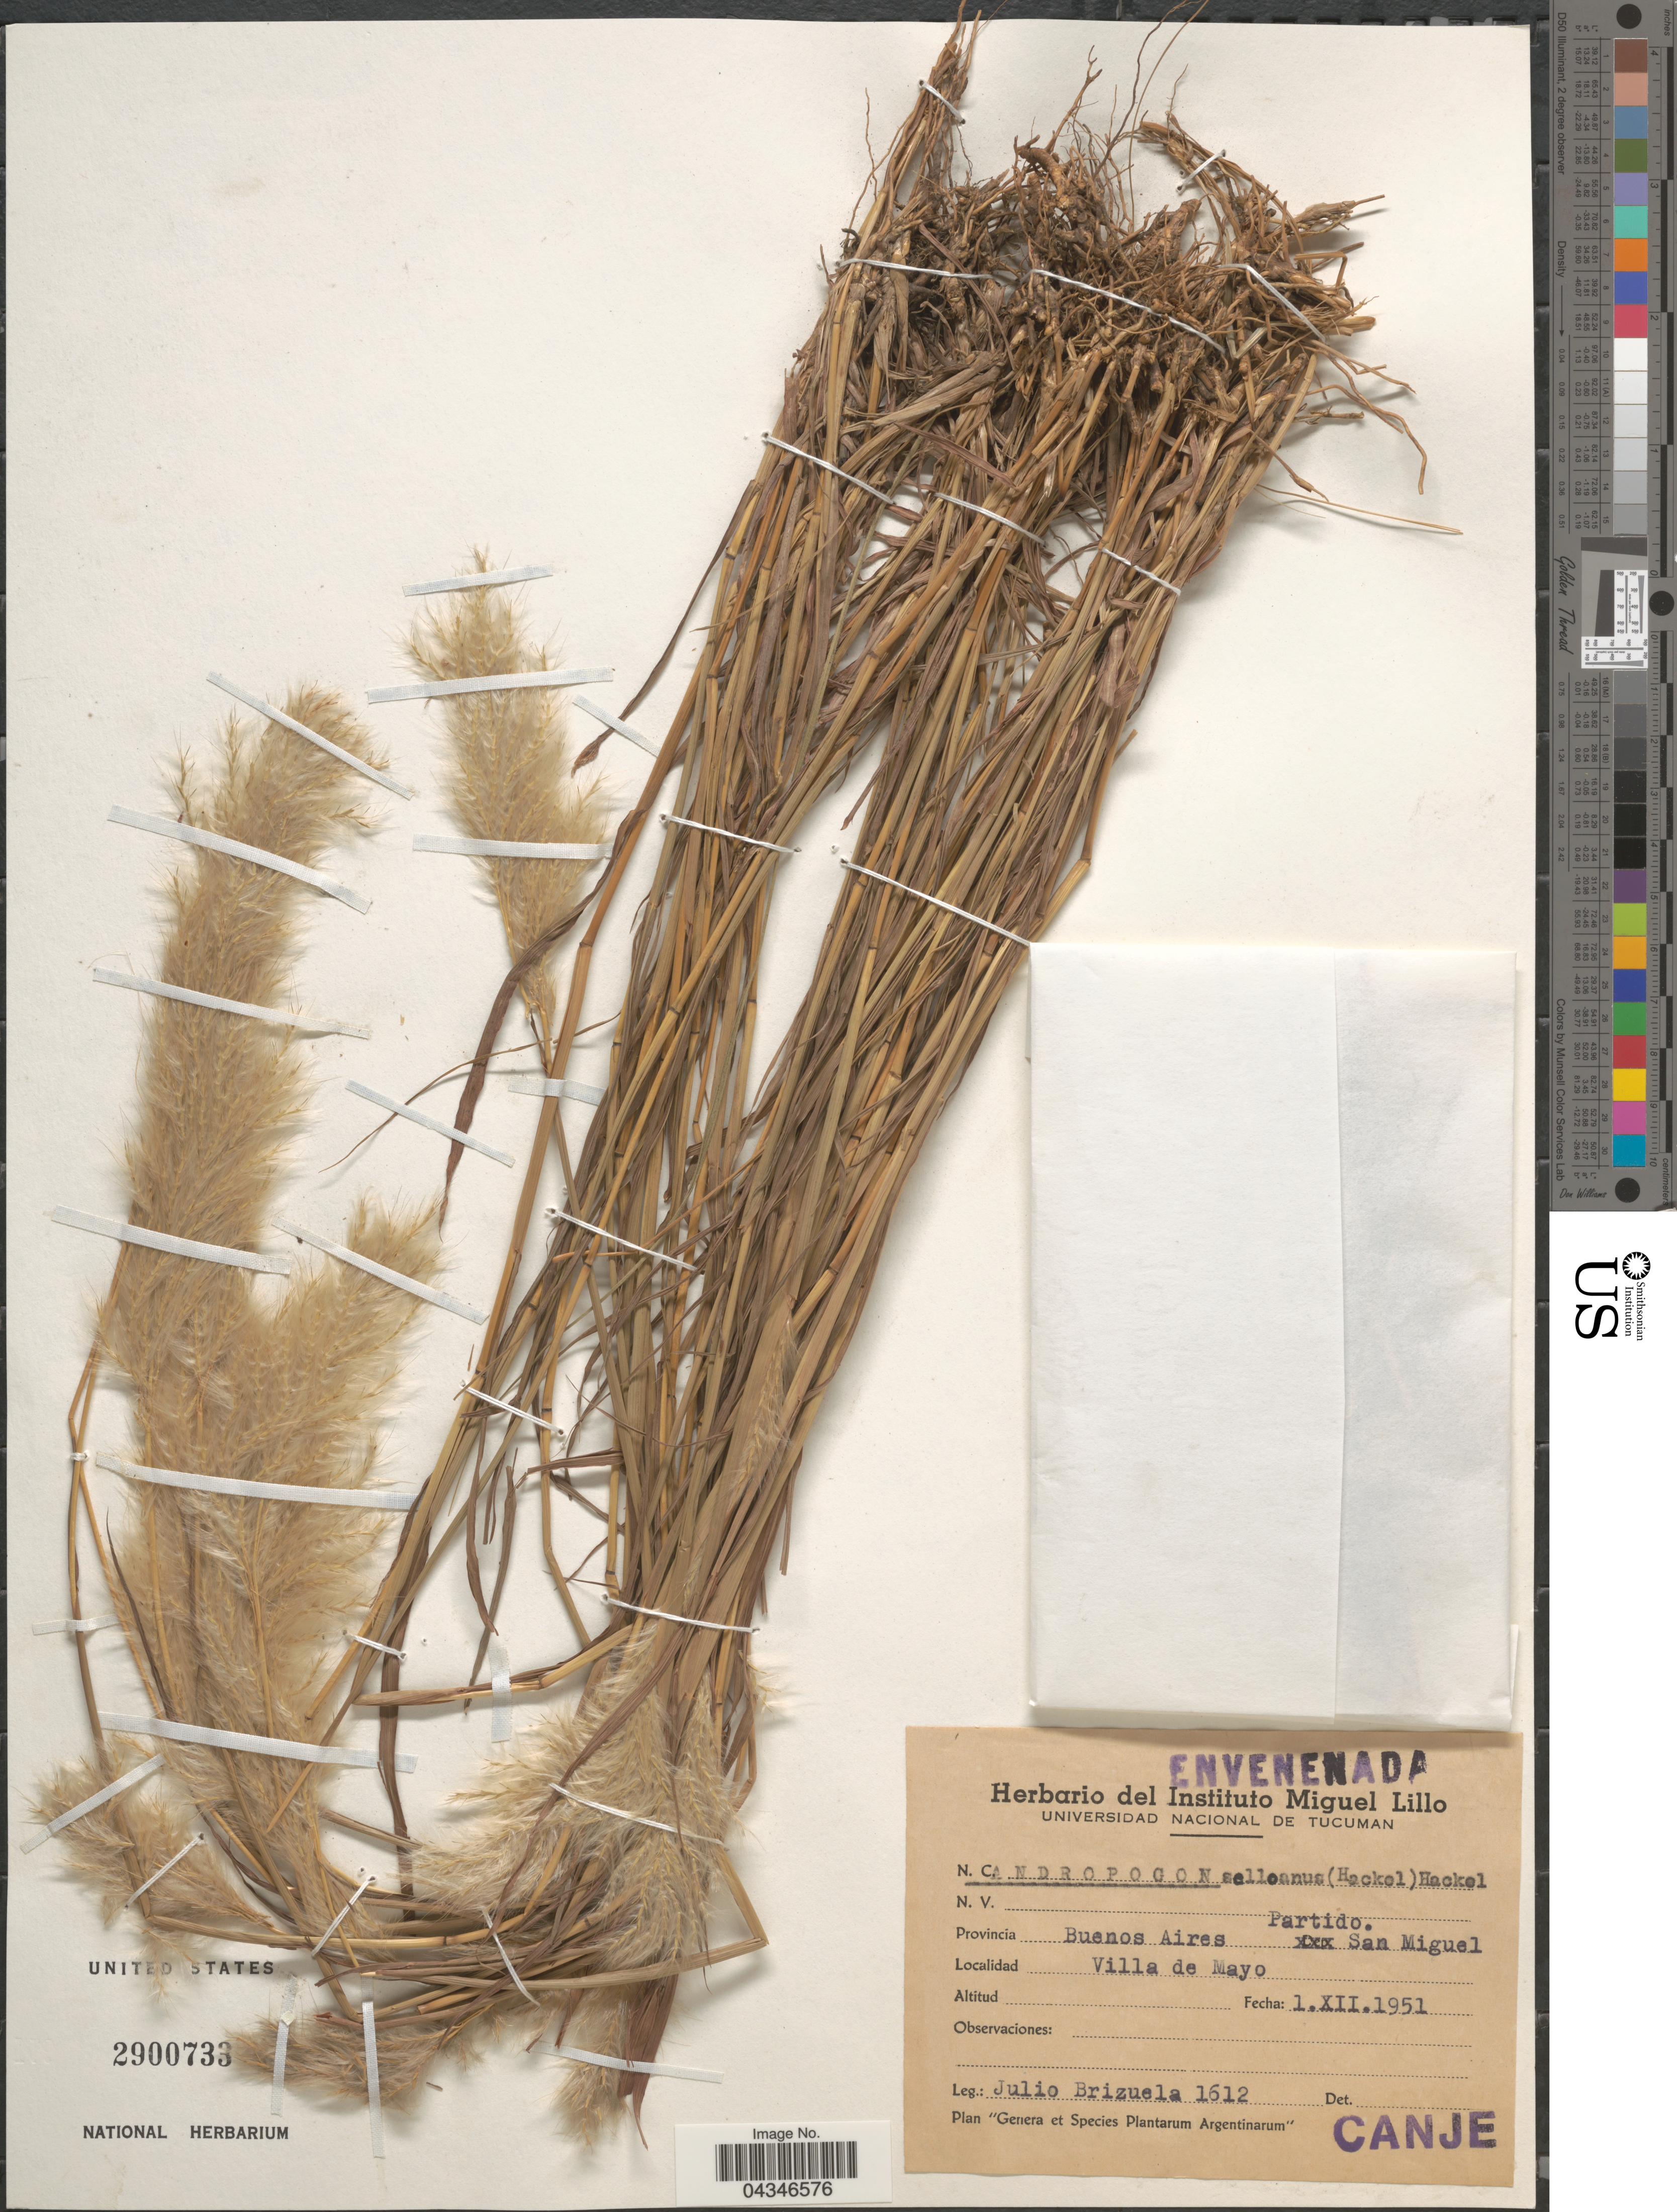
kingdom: Plantae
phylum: Tracheophyta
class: Liliopsida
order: Poales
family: Poaceae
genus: Andropogon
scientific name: Andropogon selloanus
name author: (Hack.) Hack.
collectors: J. Brizuela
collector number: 1612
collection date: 1951-12-01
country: Argentina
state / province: Buenos Aires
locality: San Miguel. Villa de Mayo.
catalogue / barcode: US 2900733